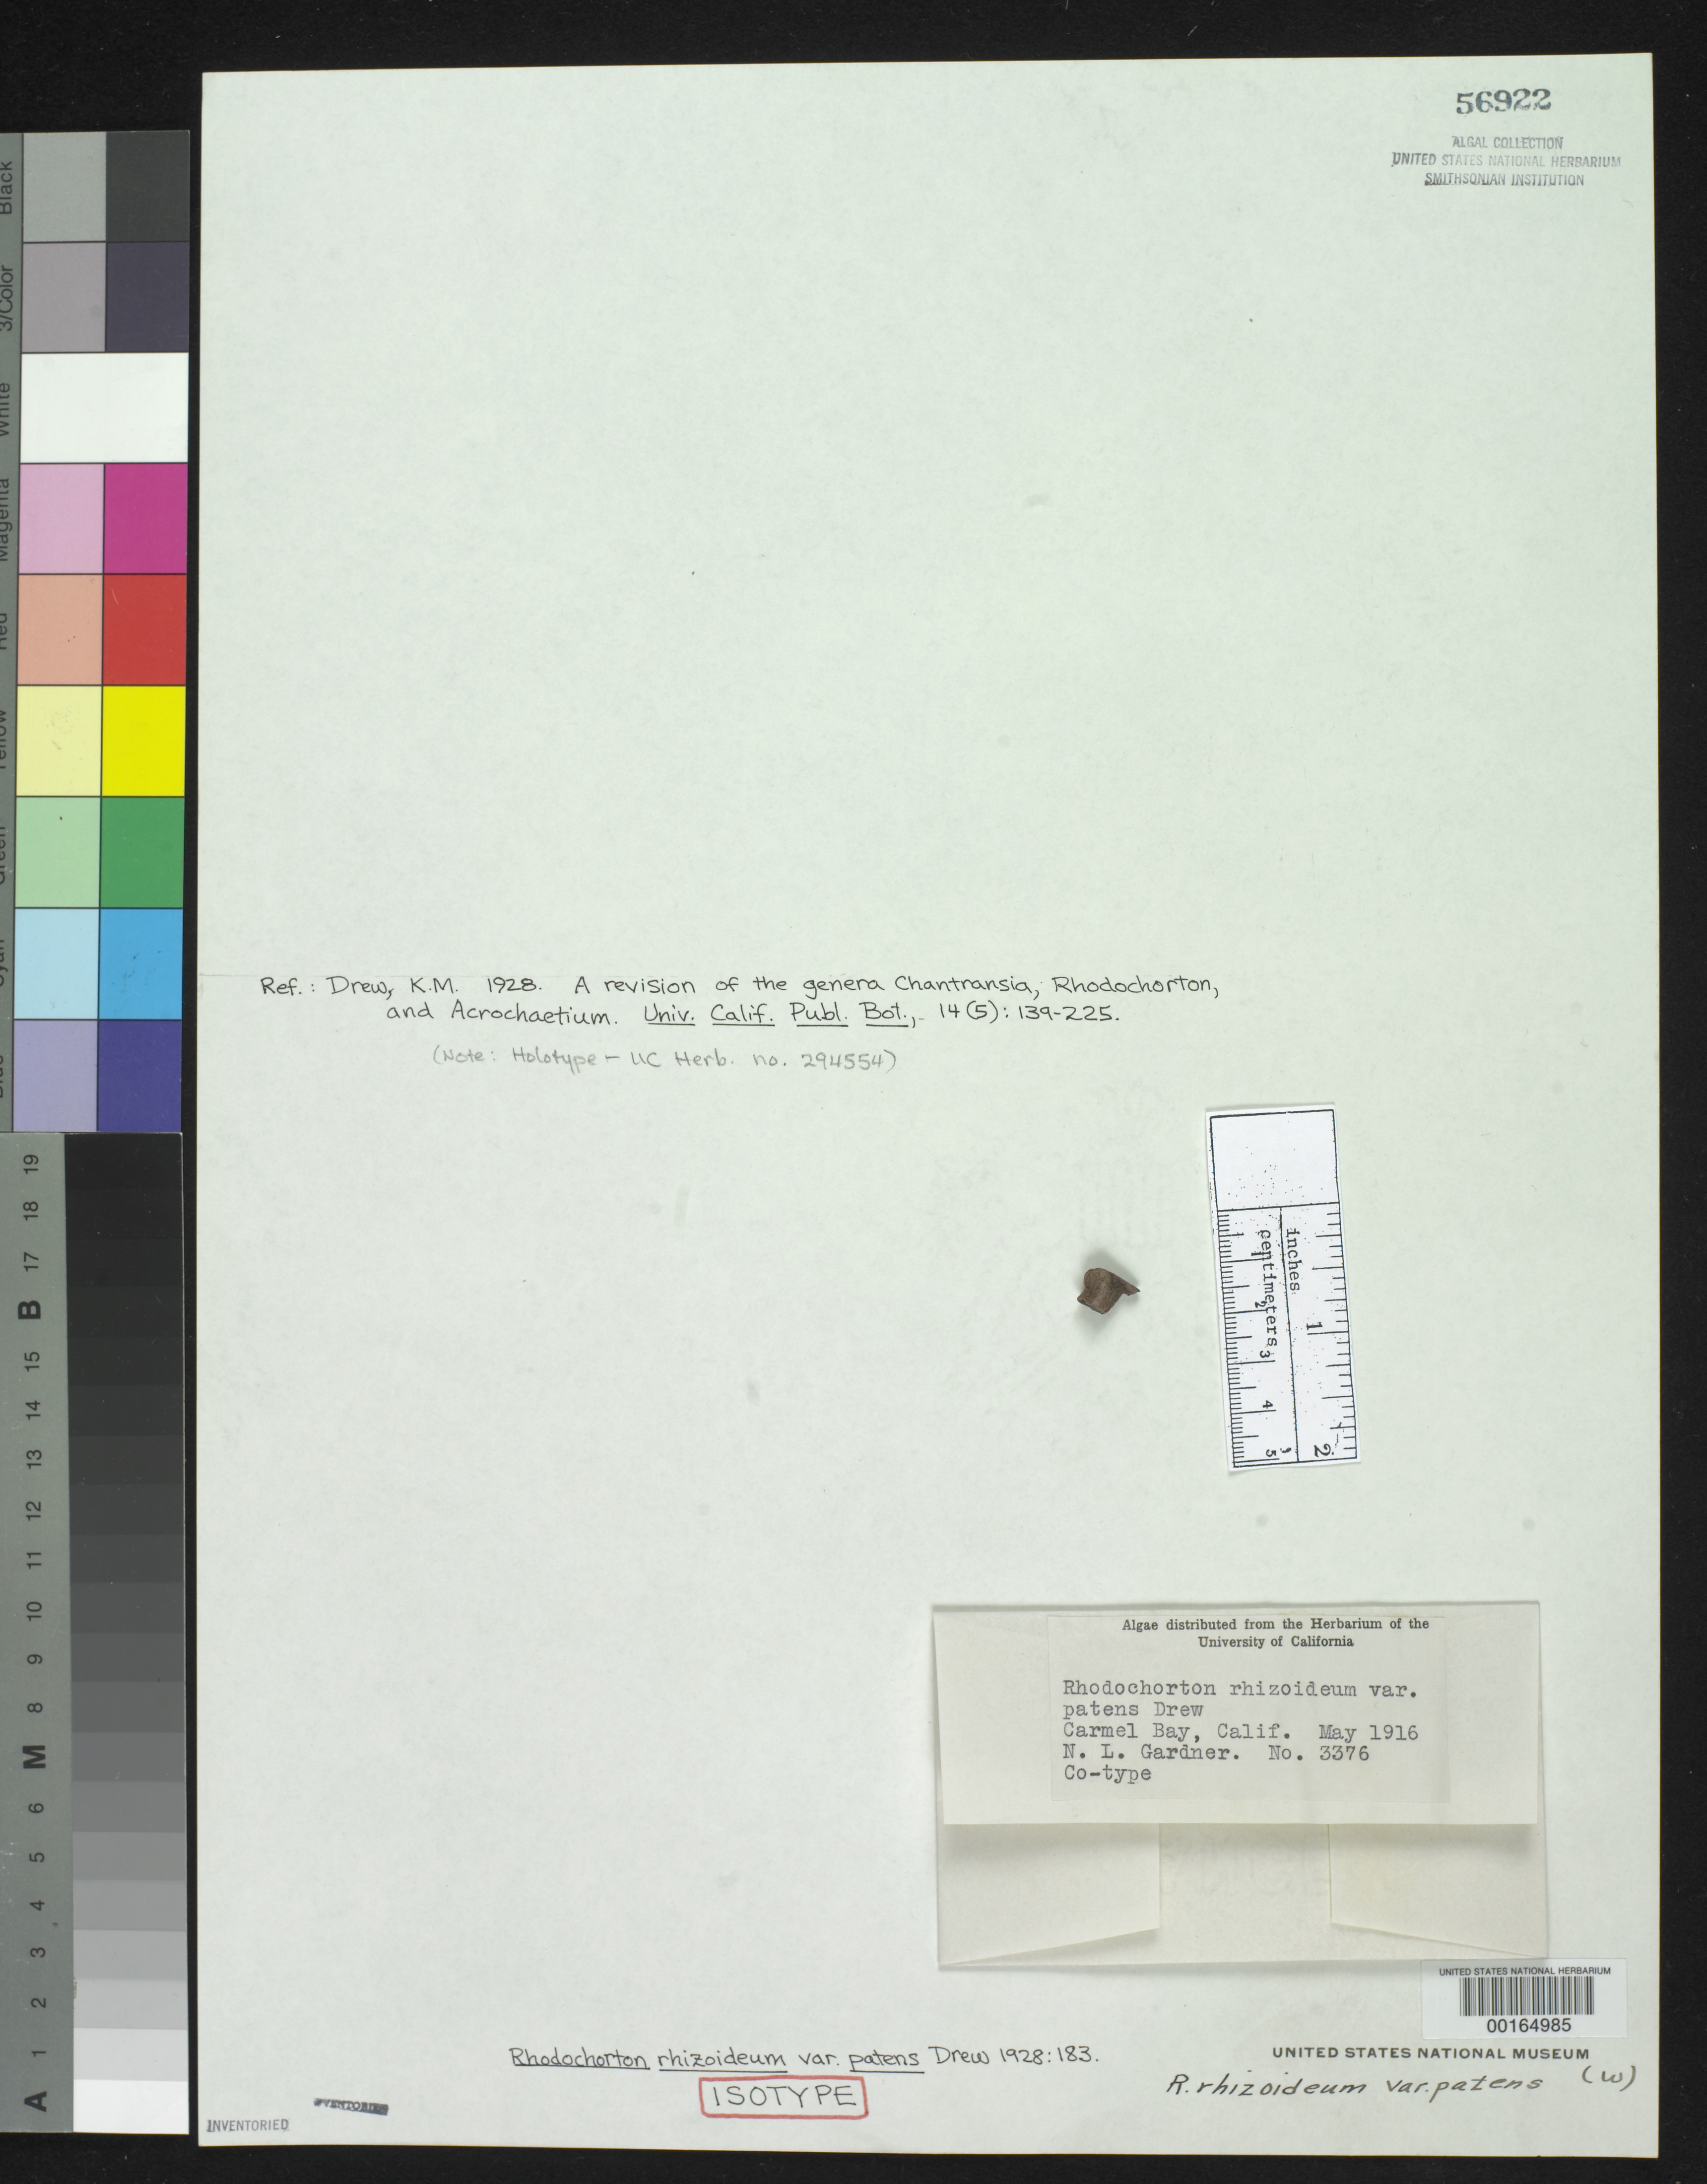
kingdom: Plantae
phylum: Rhodophyta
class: Florideophyceae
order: Acrochaetiales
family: Rhodochortonaceae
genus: Rhodochorton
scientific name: Rhodochorton rhizoideum var. patens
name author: K.M. Drew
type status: Isotype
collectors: N. Gardner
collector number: NLG 3376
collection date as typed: May 1916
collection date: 1916-05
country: United States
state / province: California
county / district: Monterey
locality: Carmel Bay.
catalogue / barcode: US 56922